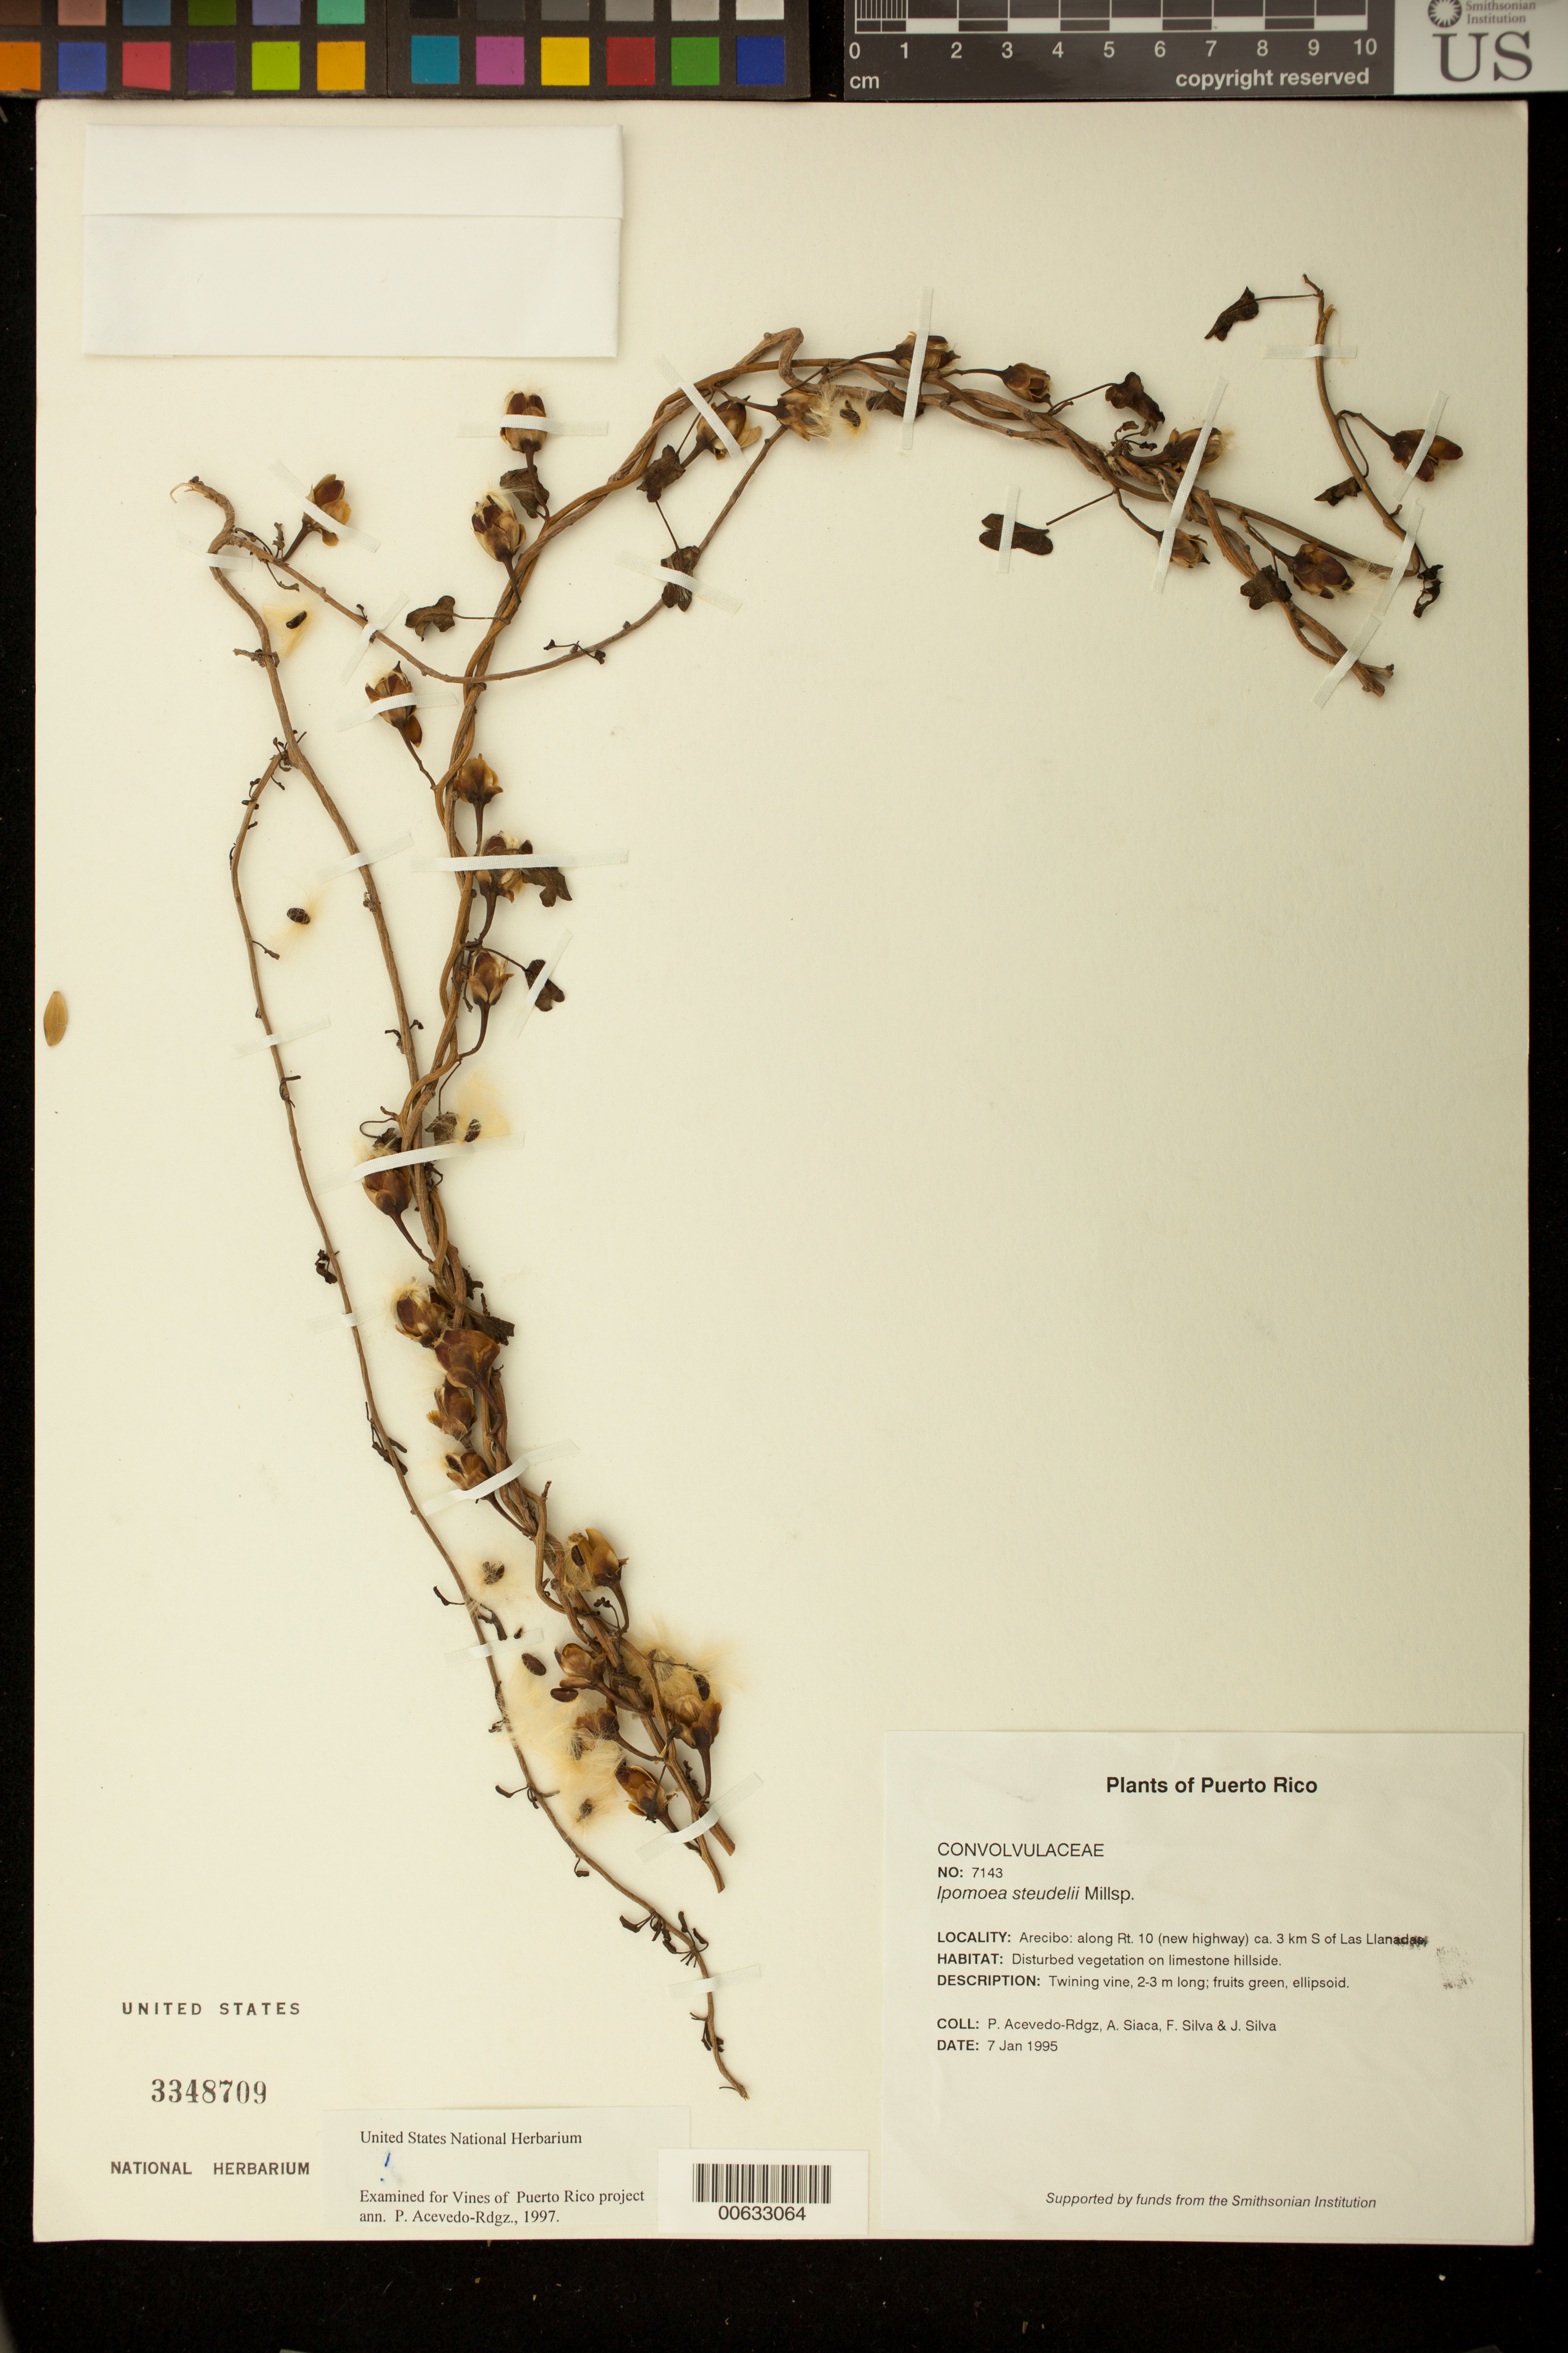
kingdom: Plantae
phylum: Tracheophyta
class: Magnoliopsida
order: Solanales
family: Convolvulaceae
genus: Ipomoea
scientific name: Ipomoea steudelii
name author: Millsp.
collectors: P. Acevedo-Rodr., A. Siaca, F. Silva & J. Silva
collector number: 7143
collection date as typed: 07 Jan 1995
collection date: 1995-01-07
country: Puerto Rico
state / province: Arecibo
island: Puerto Rico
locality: Arecibo; along Rt. 10 (new highway) ca. 3 km S of Las Llanadas.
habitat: Disturbed vegetation on limestone hillside.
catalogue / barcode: US 3348709